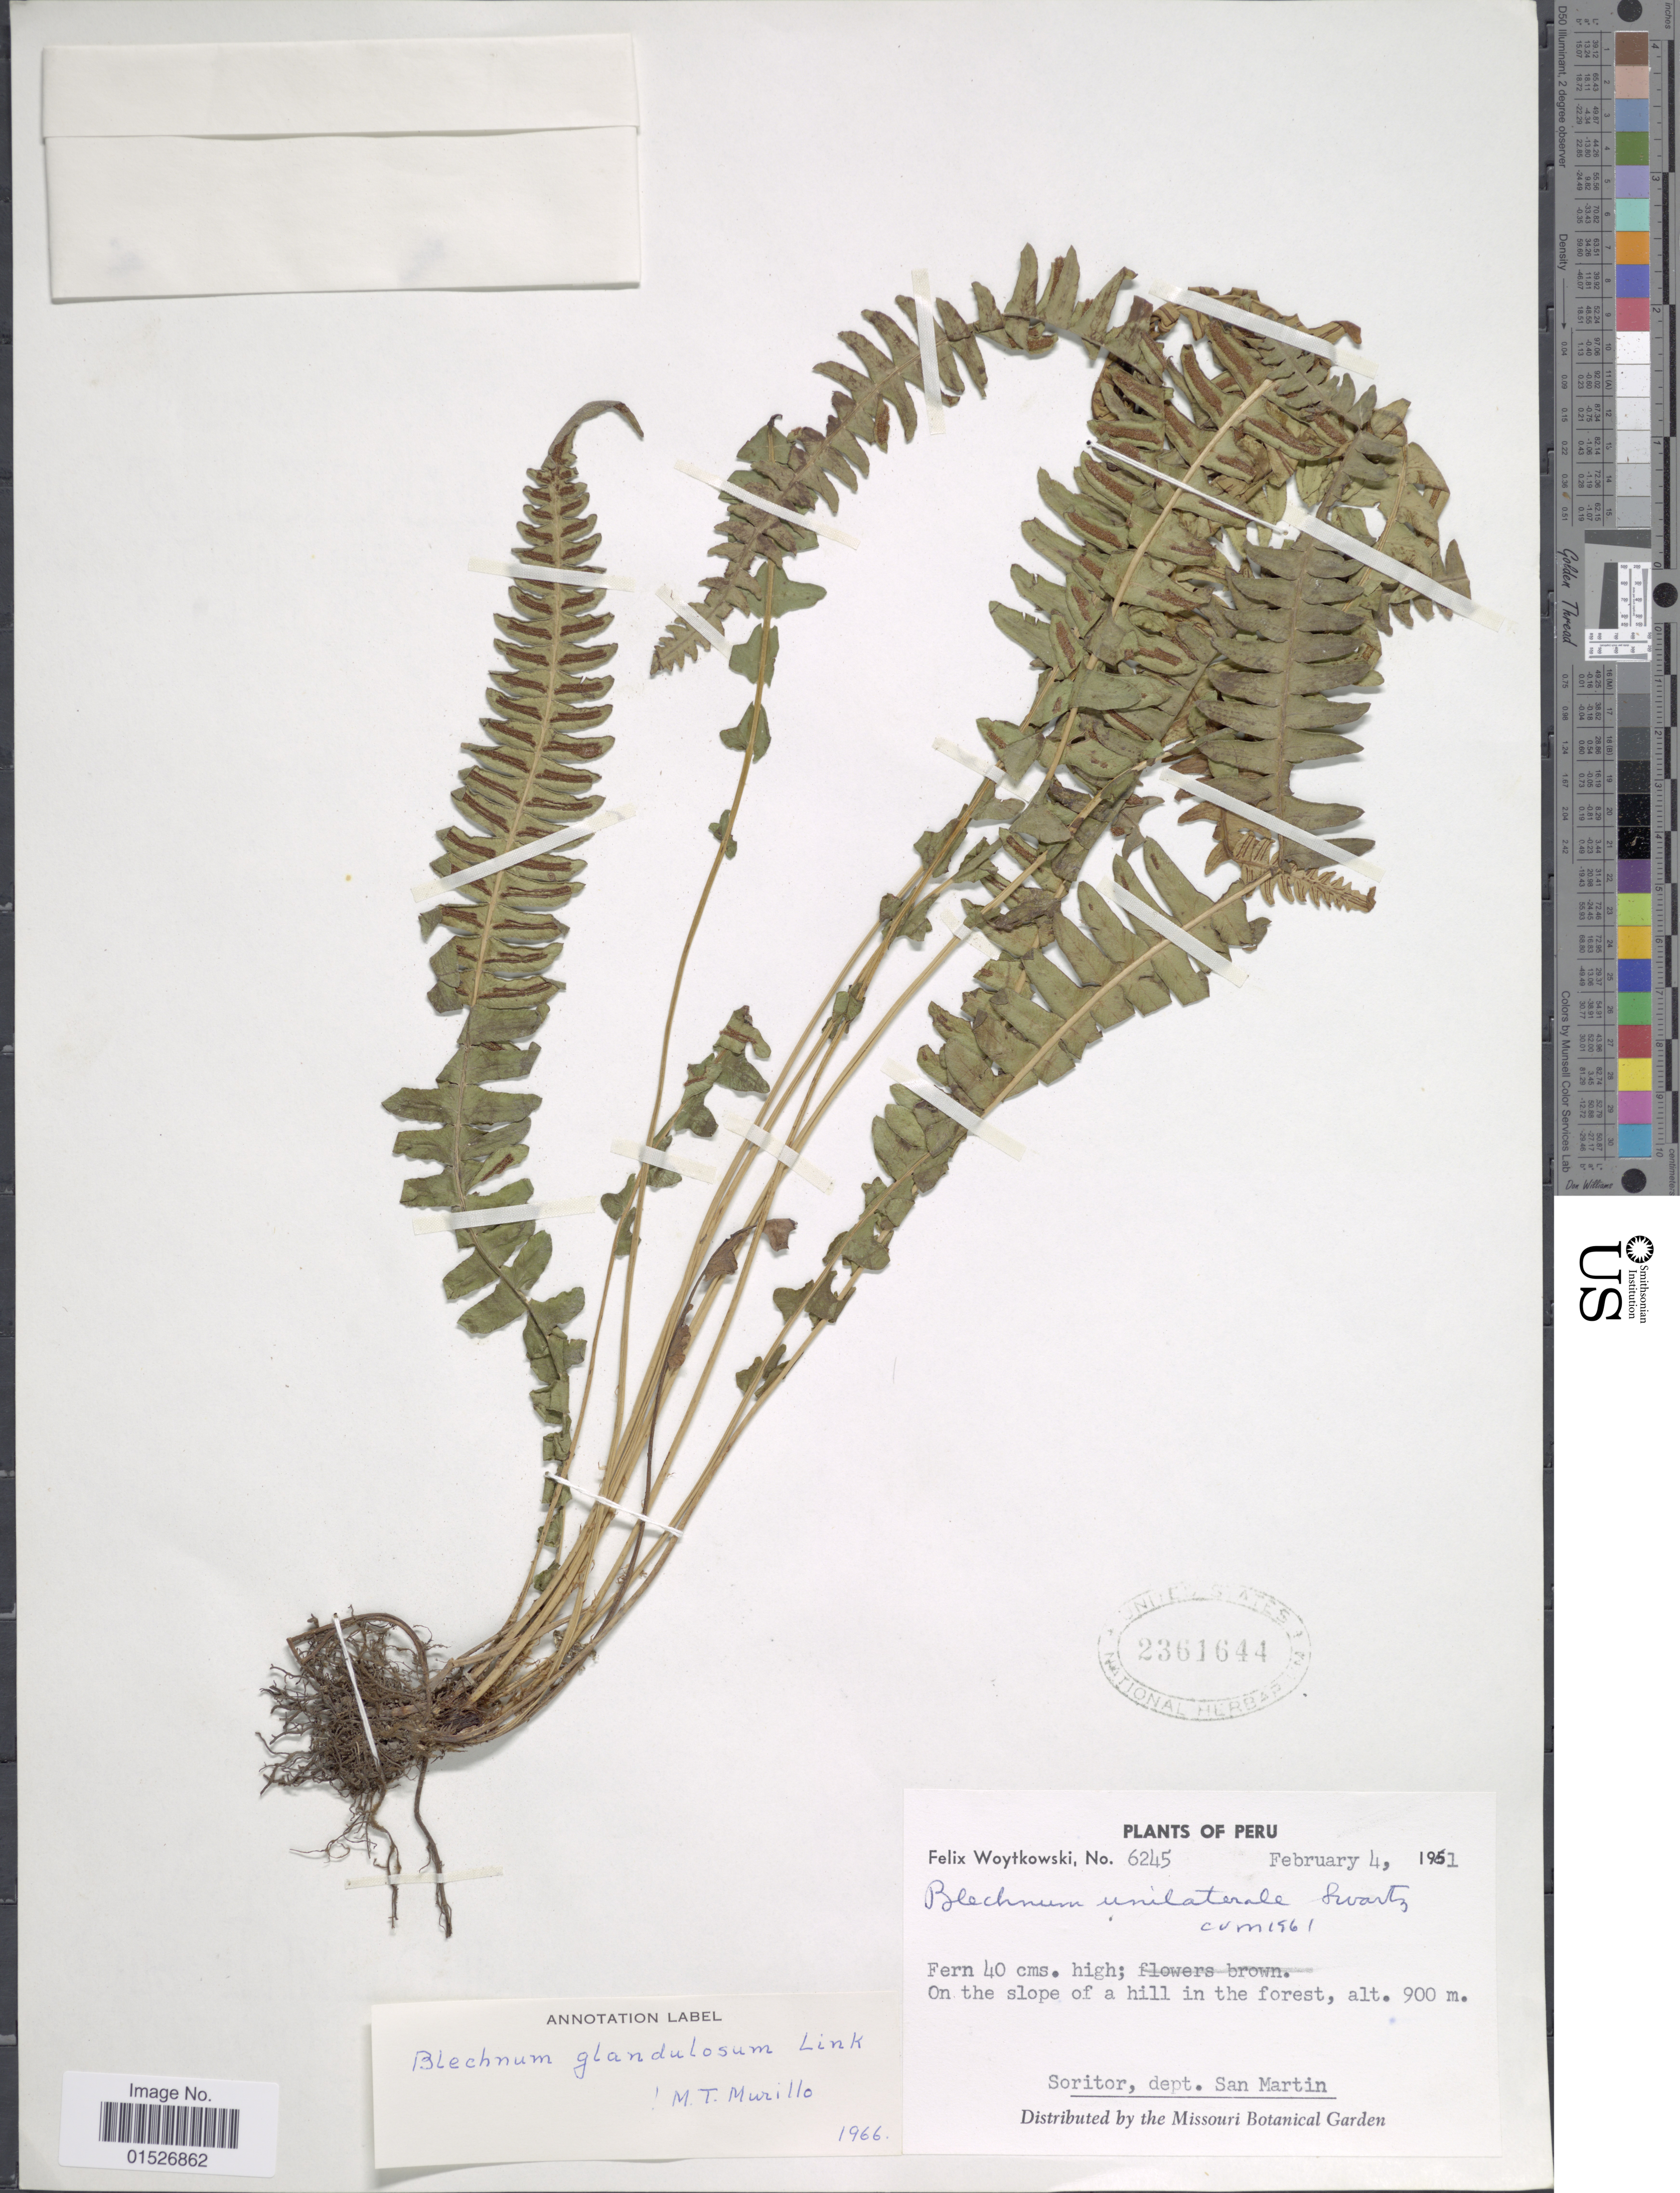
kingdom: Plantae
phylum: Tracheophyta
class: Polypodiopsida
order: Polypodiales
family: Blechnaceae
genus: Blechnum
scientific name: Blechnum polypodioides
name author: Raddi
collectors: F. Woytkowski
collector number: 6245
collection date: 1951-02-04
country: Peru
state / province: San Martín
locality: Soritor, dept. San Martin.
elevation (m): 900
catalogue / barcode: US 2361644